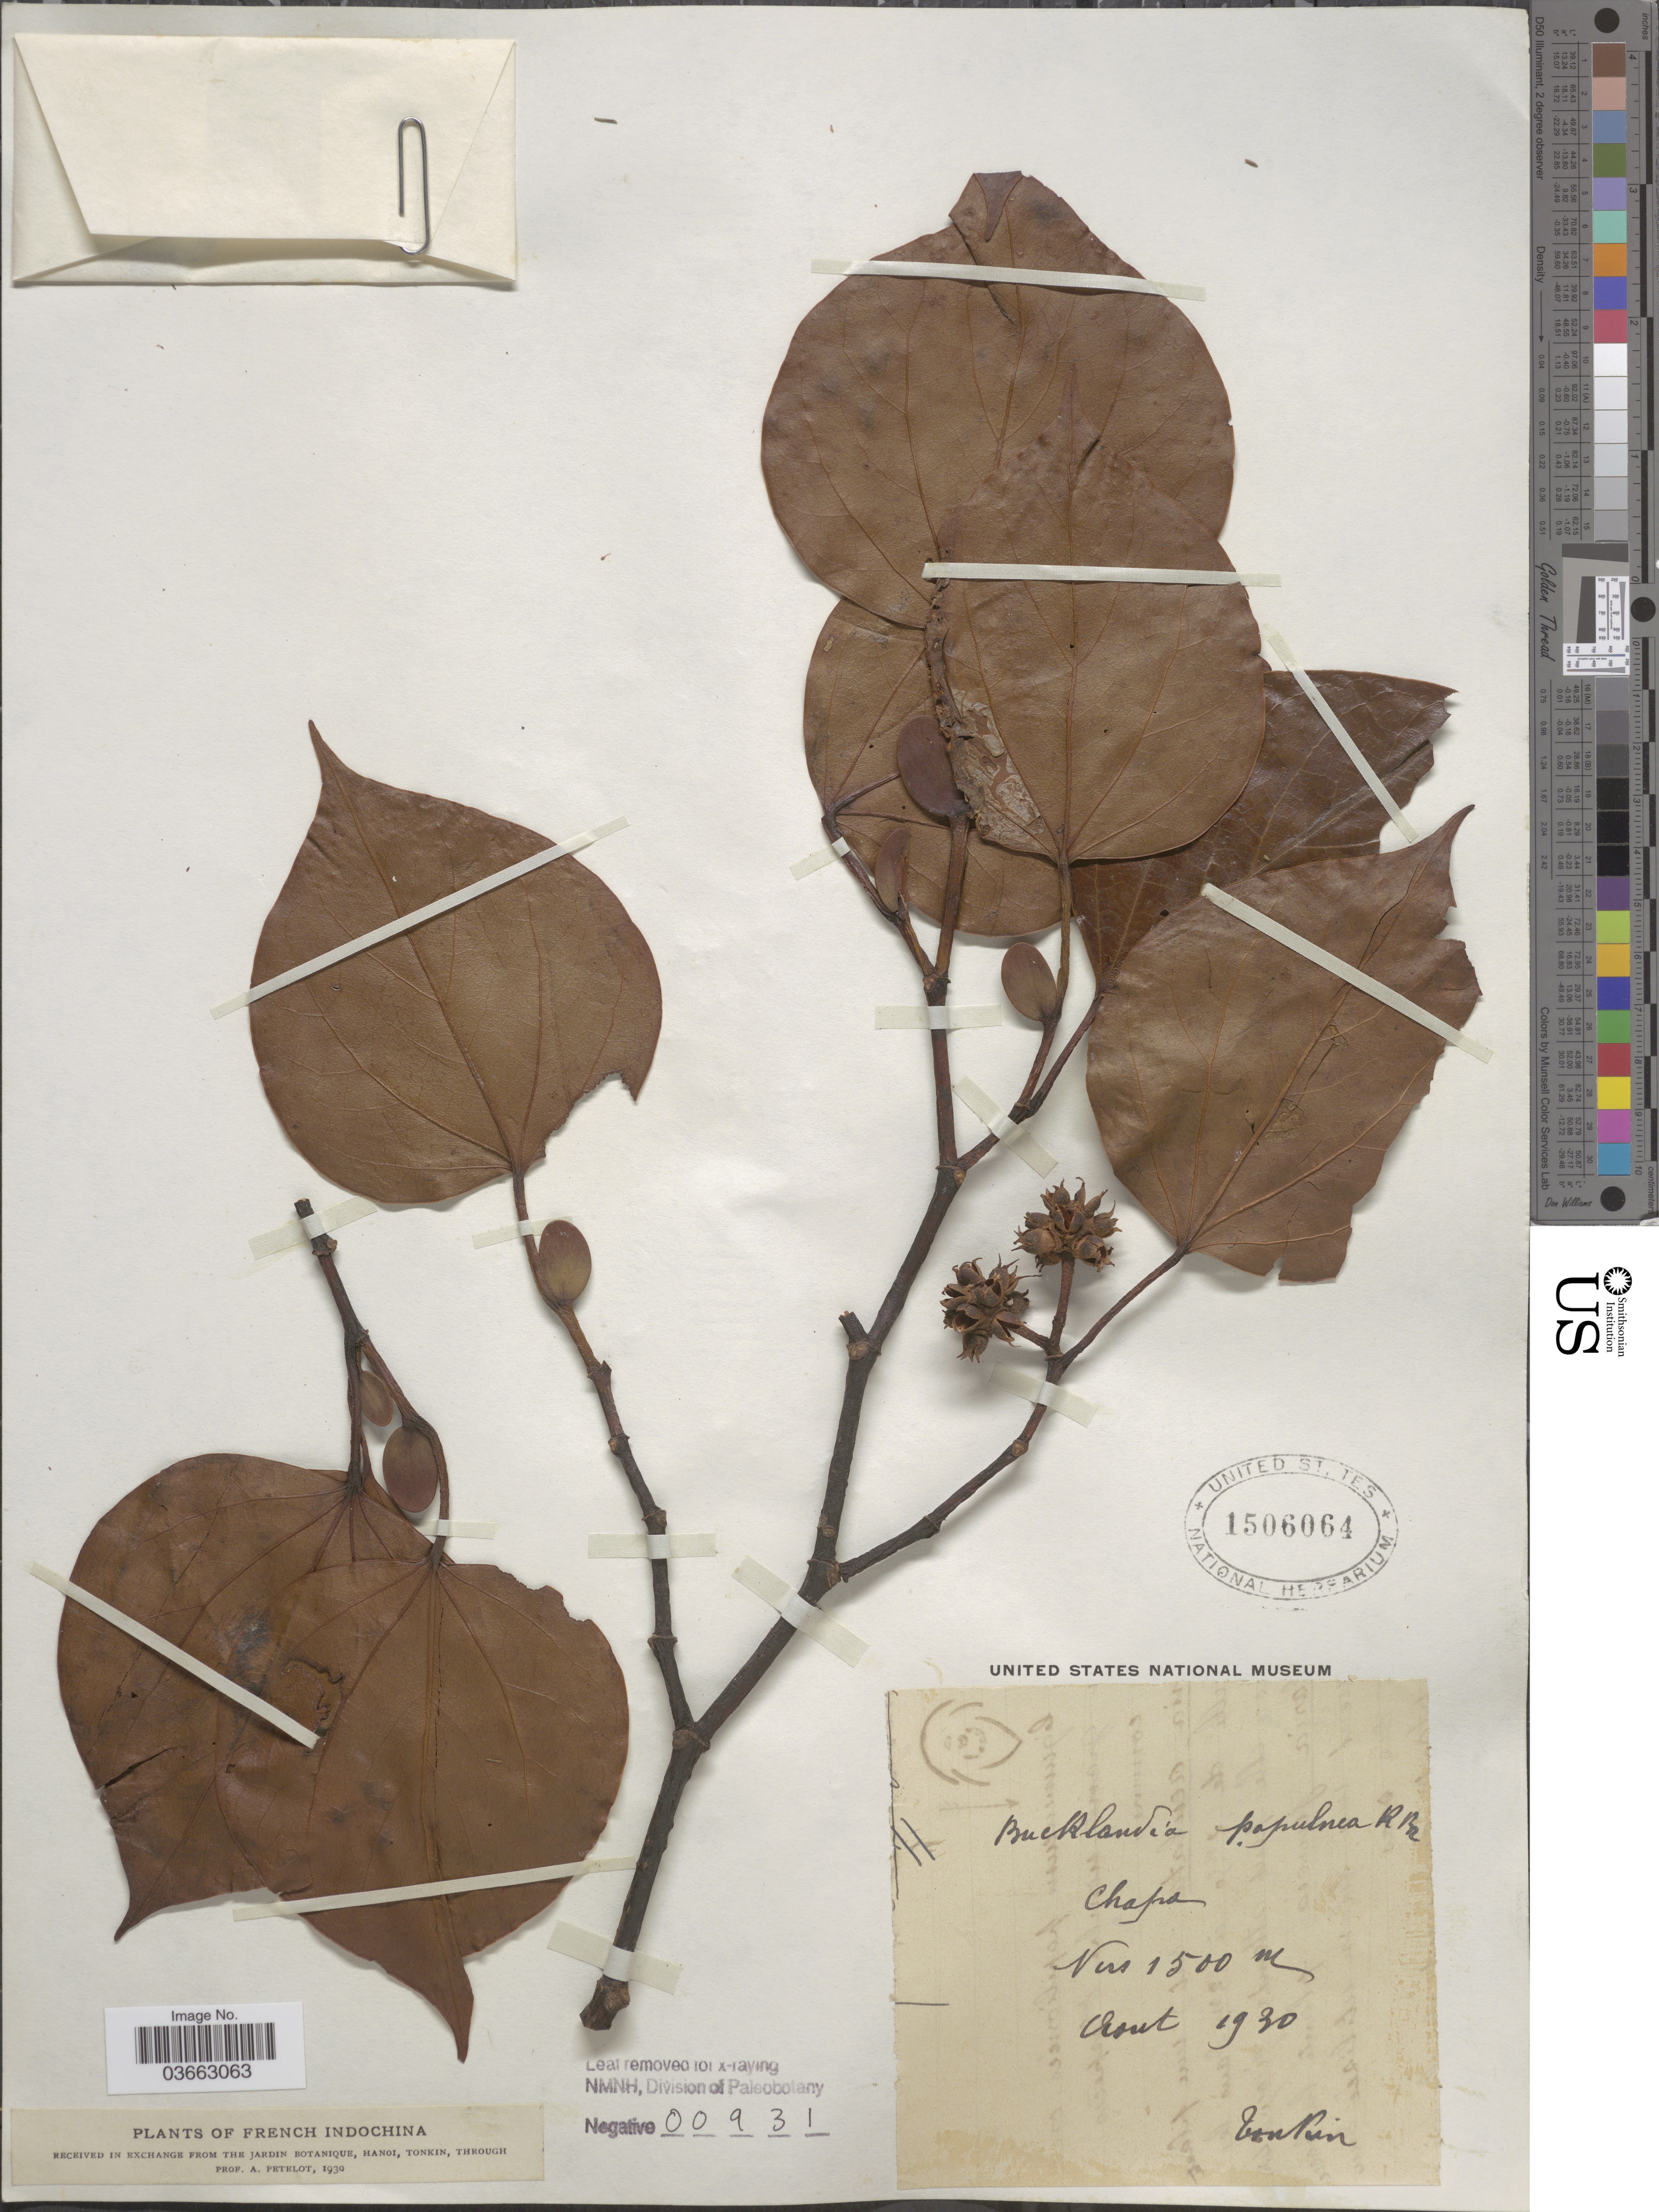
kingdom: Plantae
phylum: Tracheophyta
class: Magnoliopsida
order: Saxifragales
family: Hamamelidaceae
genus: Exbucklandia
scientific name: Exbucklandia populnea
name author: (R. Br. ex Griff.) R.W. Br.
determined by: Strong, Mark T., (BOT), Smithsonian Institution - National Museum of Natural History (UNITED STATES)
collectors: A. Petelot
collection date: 1930-08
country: Vietnam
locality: French Indochina. Chapa.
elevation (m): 1500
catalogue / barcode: US 1506064